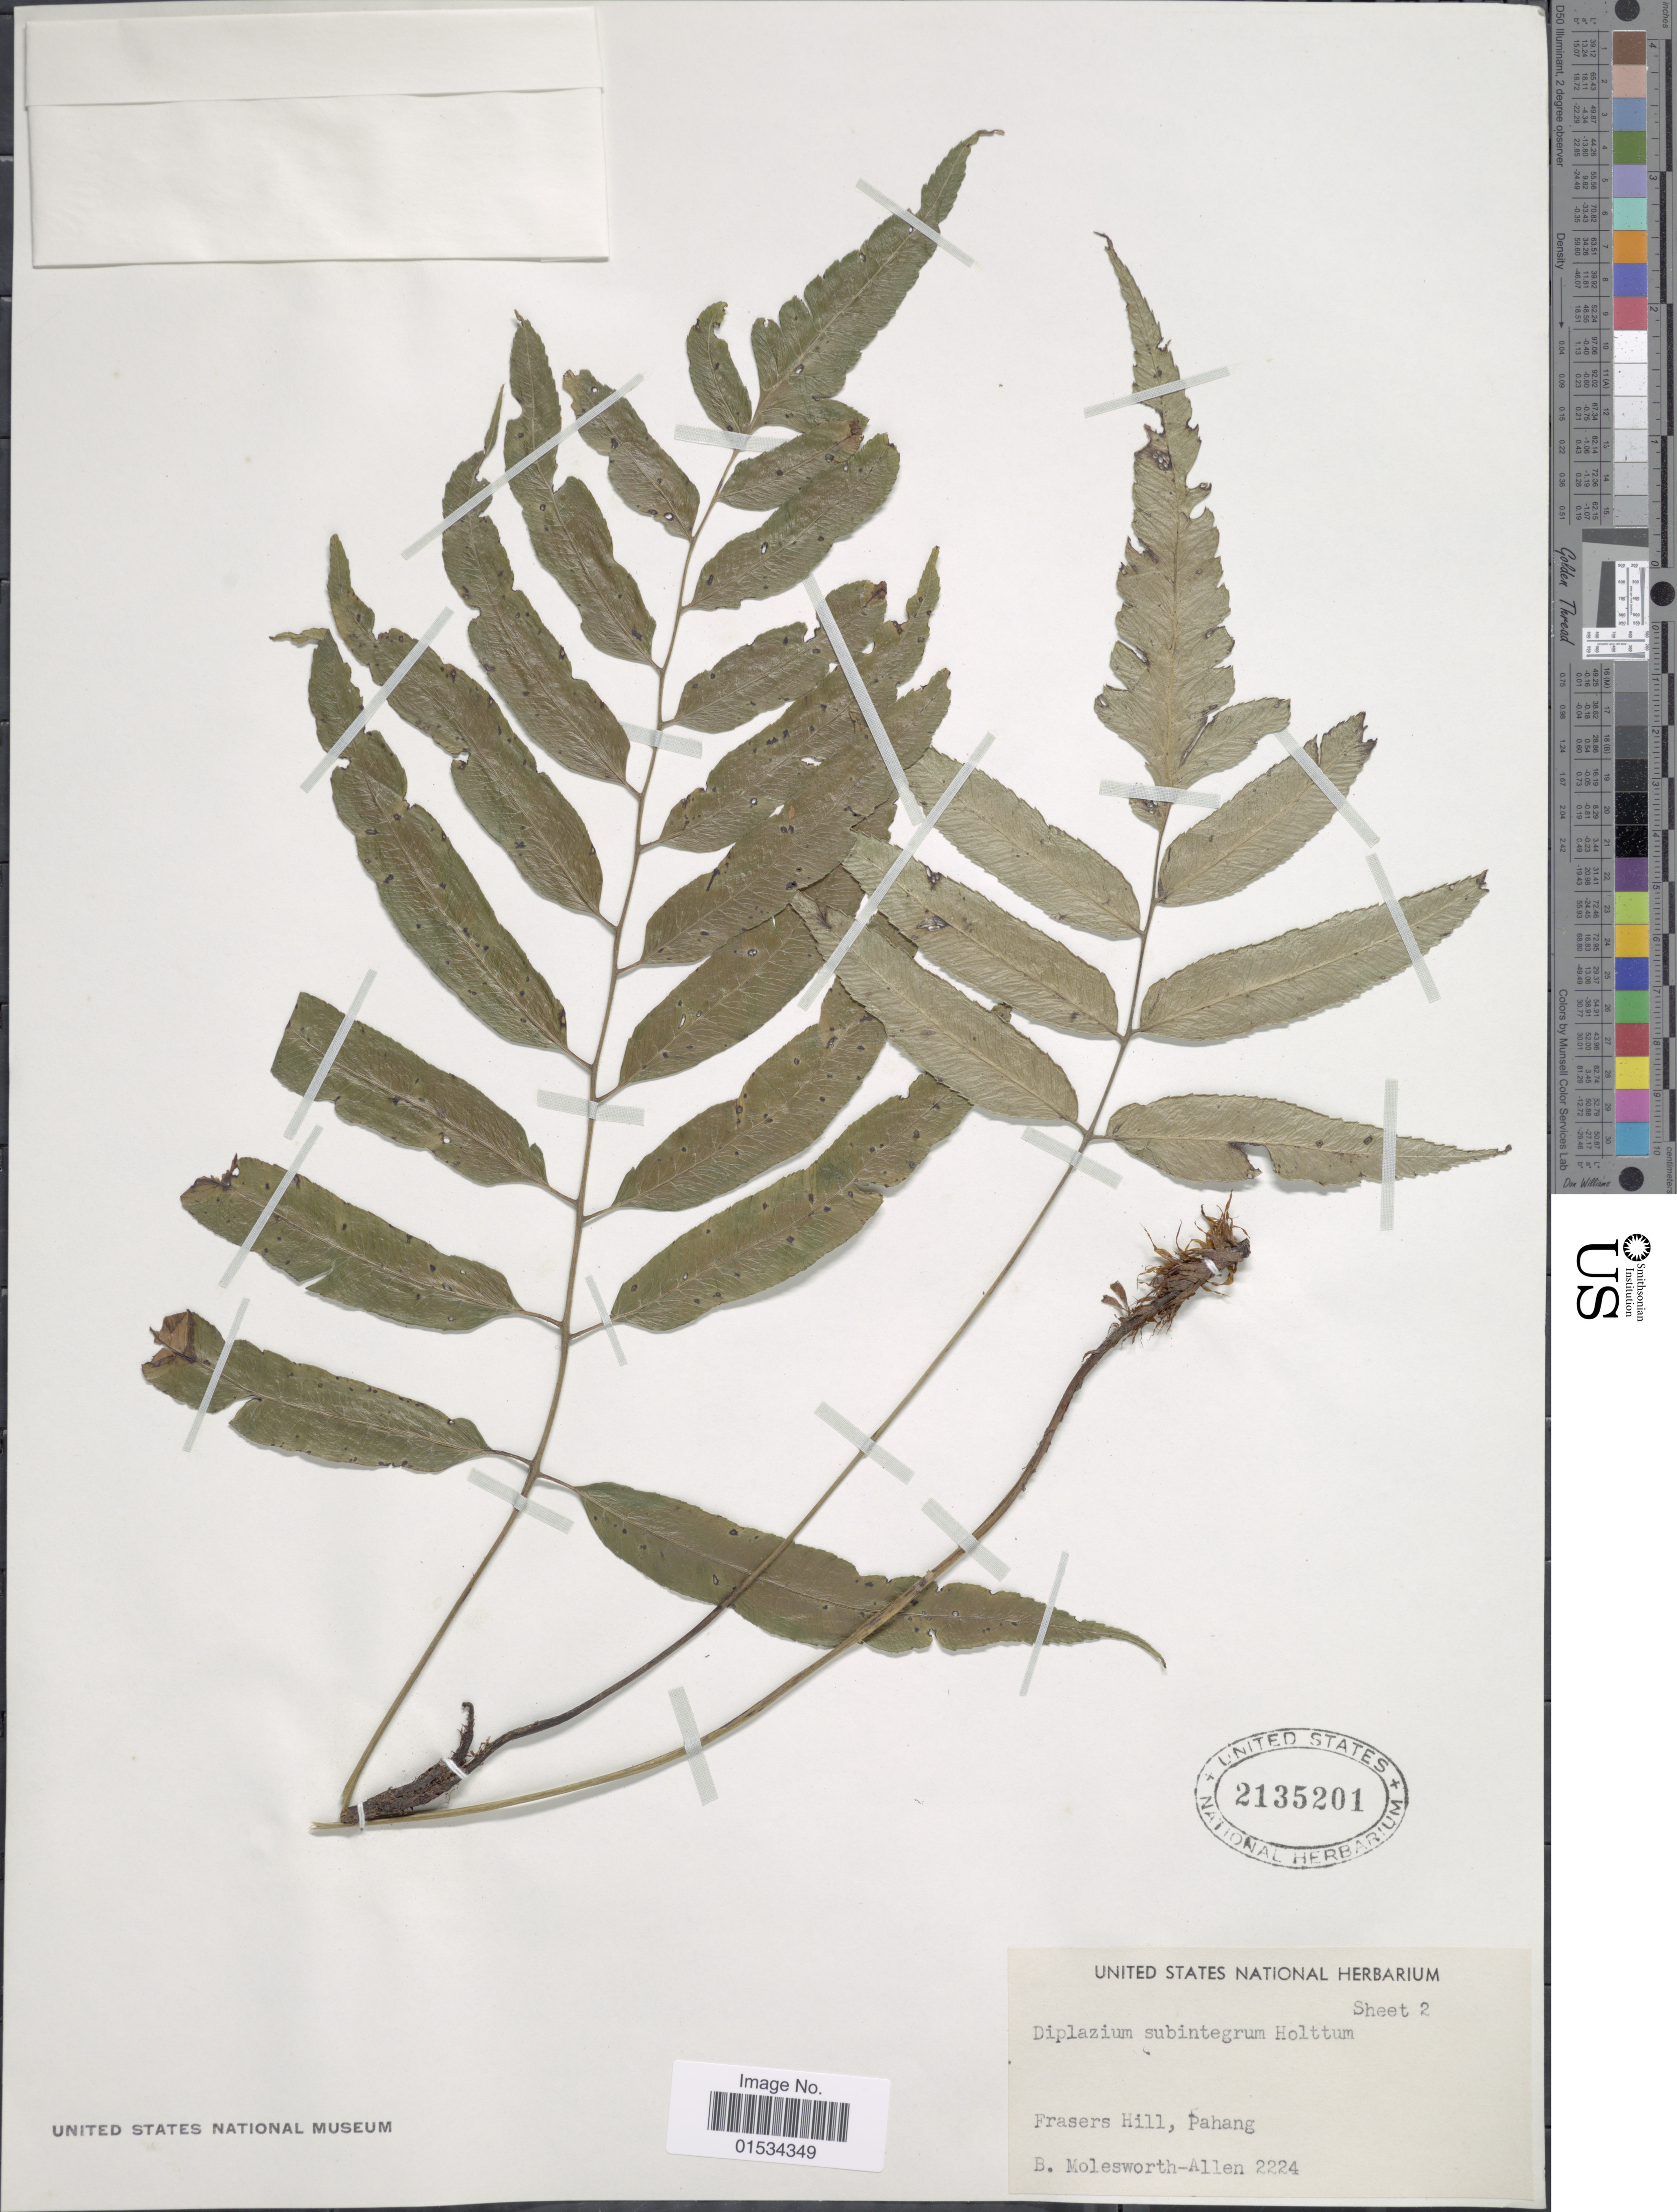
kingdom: Plantae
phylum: Tracheophyta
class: Polypodiopsida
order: Polypodiales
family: Athyriaceae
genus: Diplazium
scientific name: Diplazium subintegrum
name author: Holttum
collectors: B. E. G. Molesworth-Allen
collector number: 2224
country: Malaysia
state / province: Pahang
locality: Frasers Hill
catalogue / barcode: US 2135201